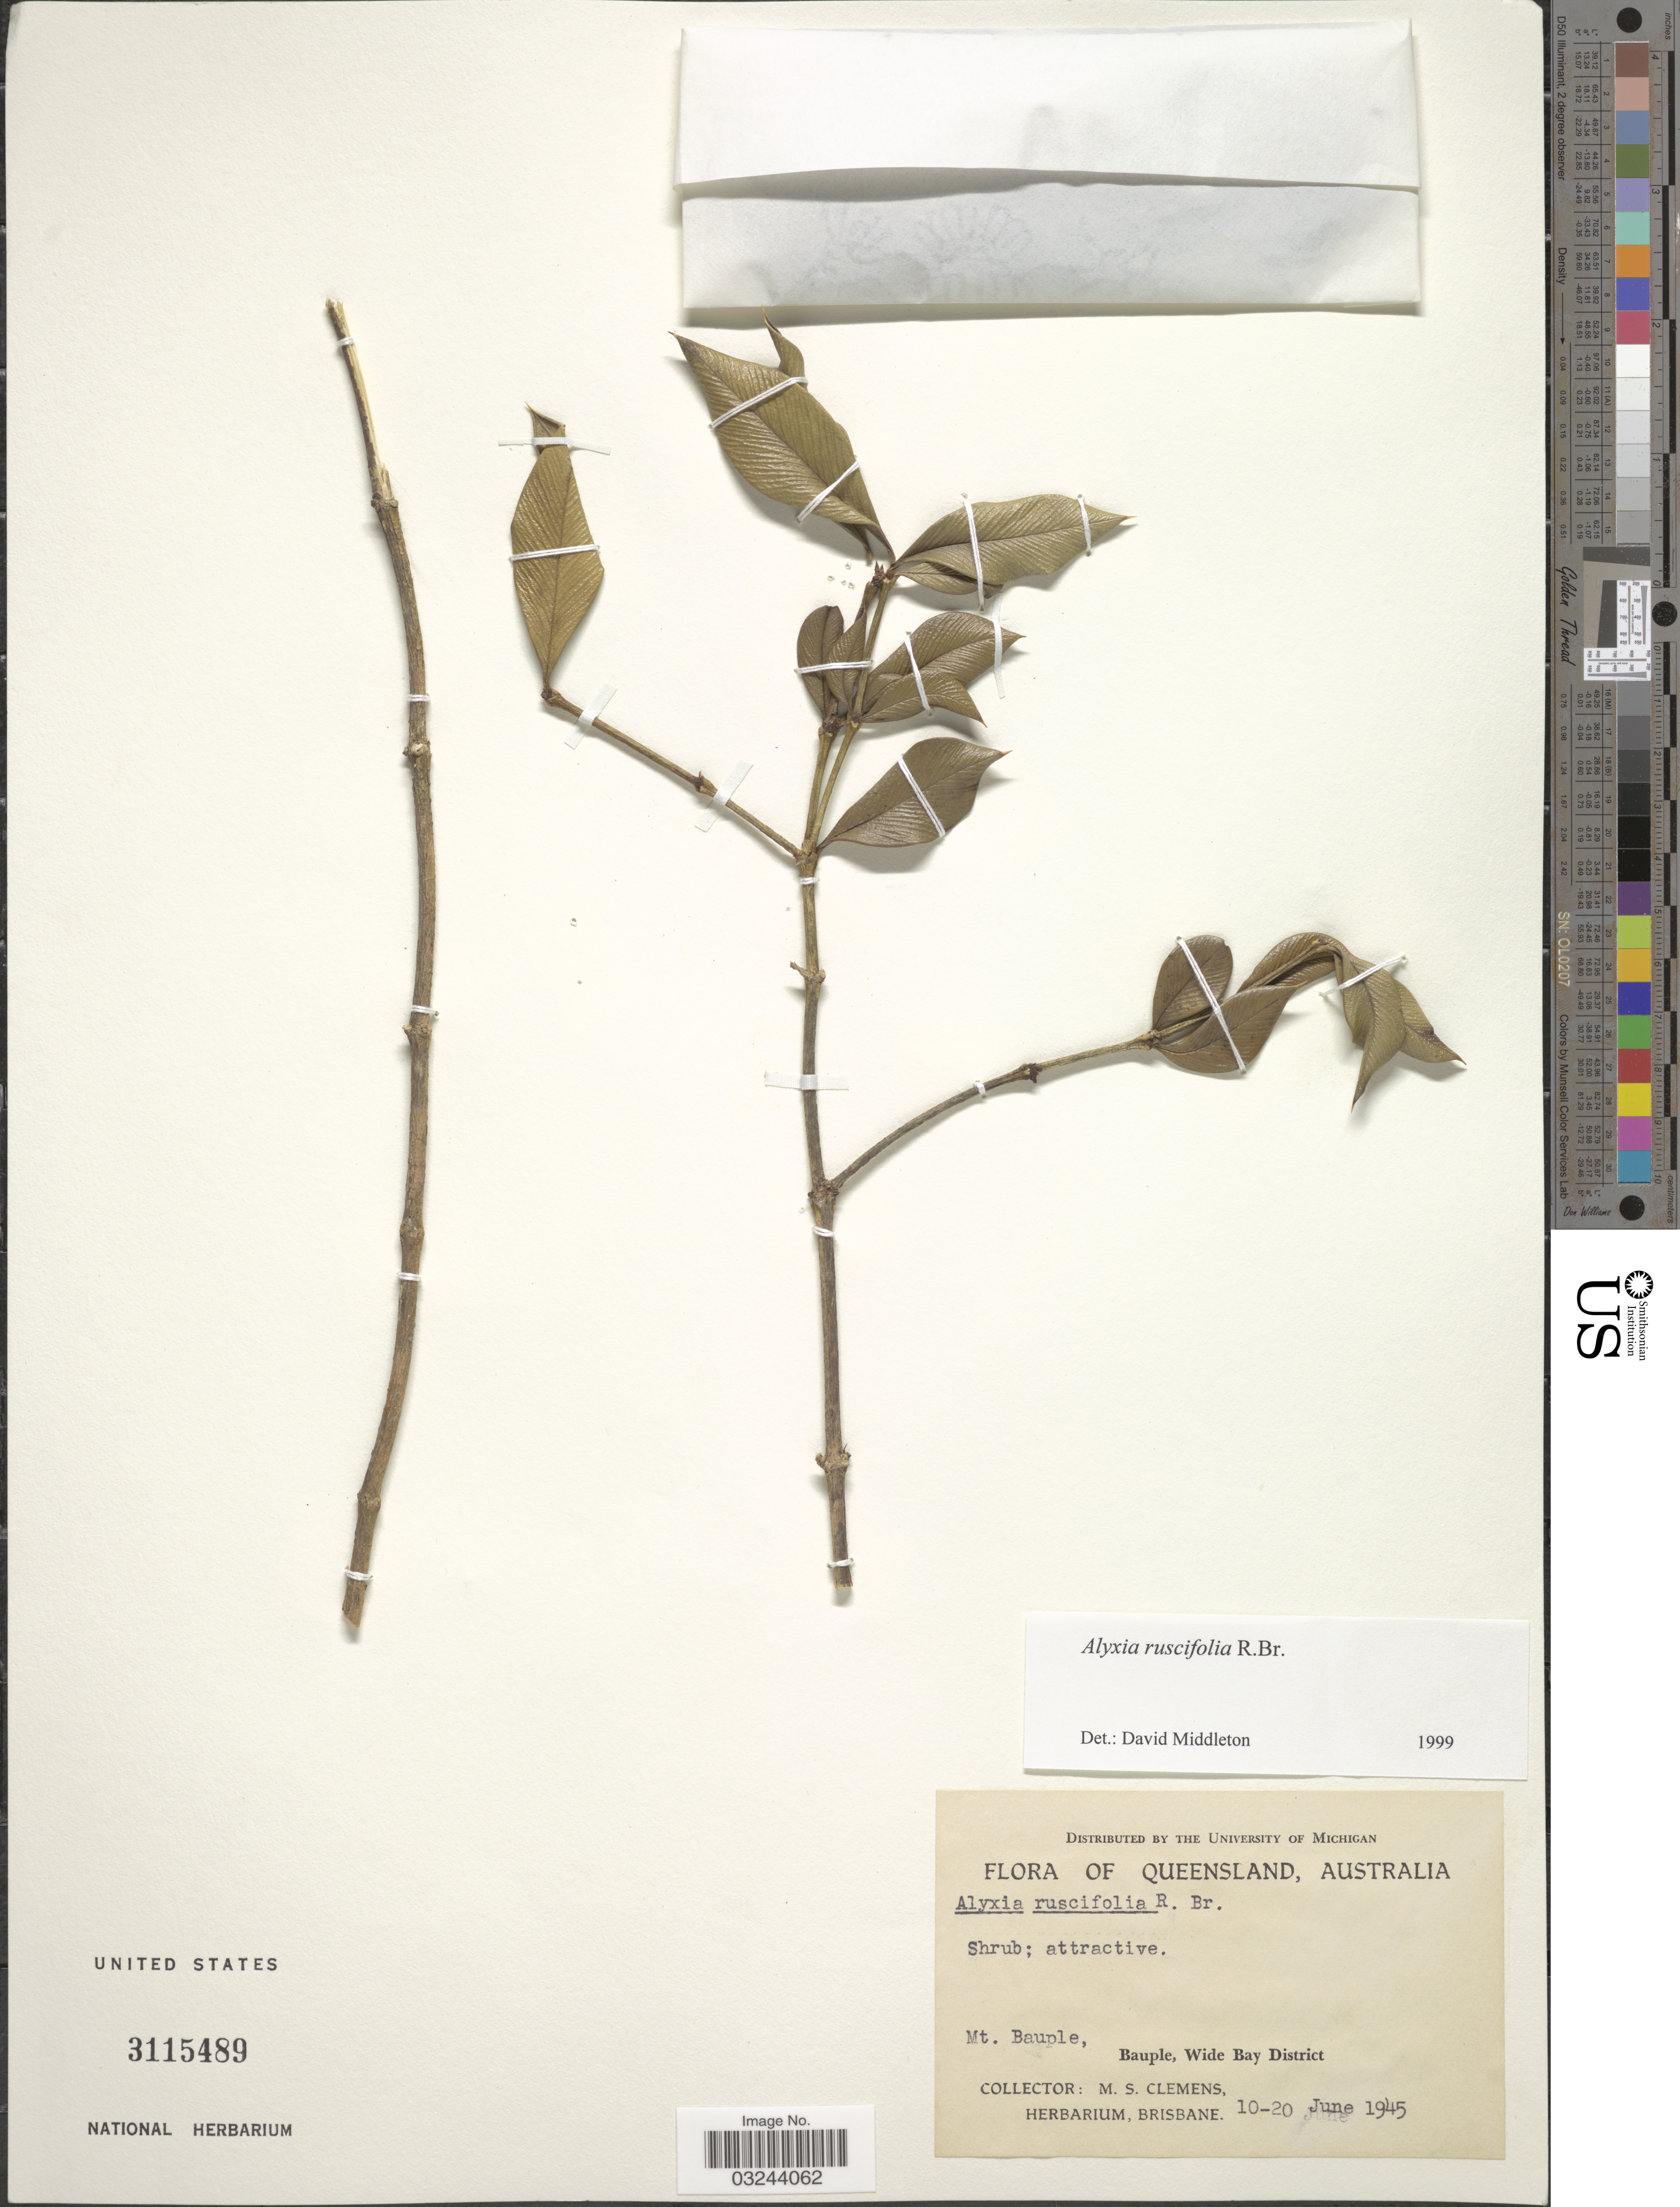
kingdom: Plantae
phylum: Tracheophyta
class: Magnoliopsida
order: Gentianales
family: Apocynaceae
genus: Alyxia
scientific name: Alyxia ruscifolia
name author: R. Br.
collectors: M. S. Clemens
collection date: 1945-06-10/1945-06-20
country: Australia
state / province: Queensland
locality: Mt. Bauple, Bauple, Wide Bay District.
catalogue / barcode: US 3115489